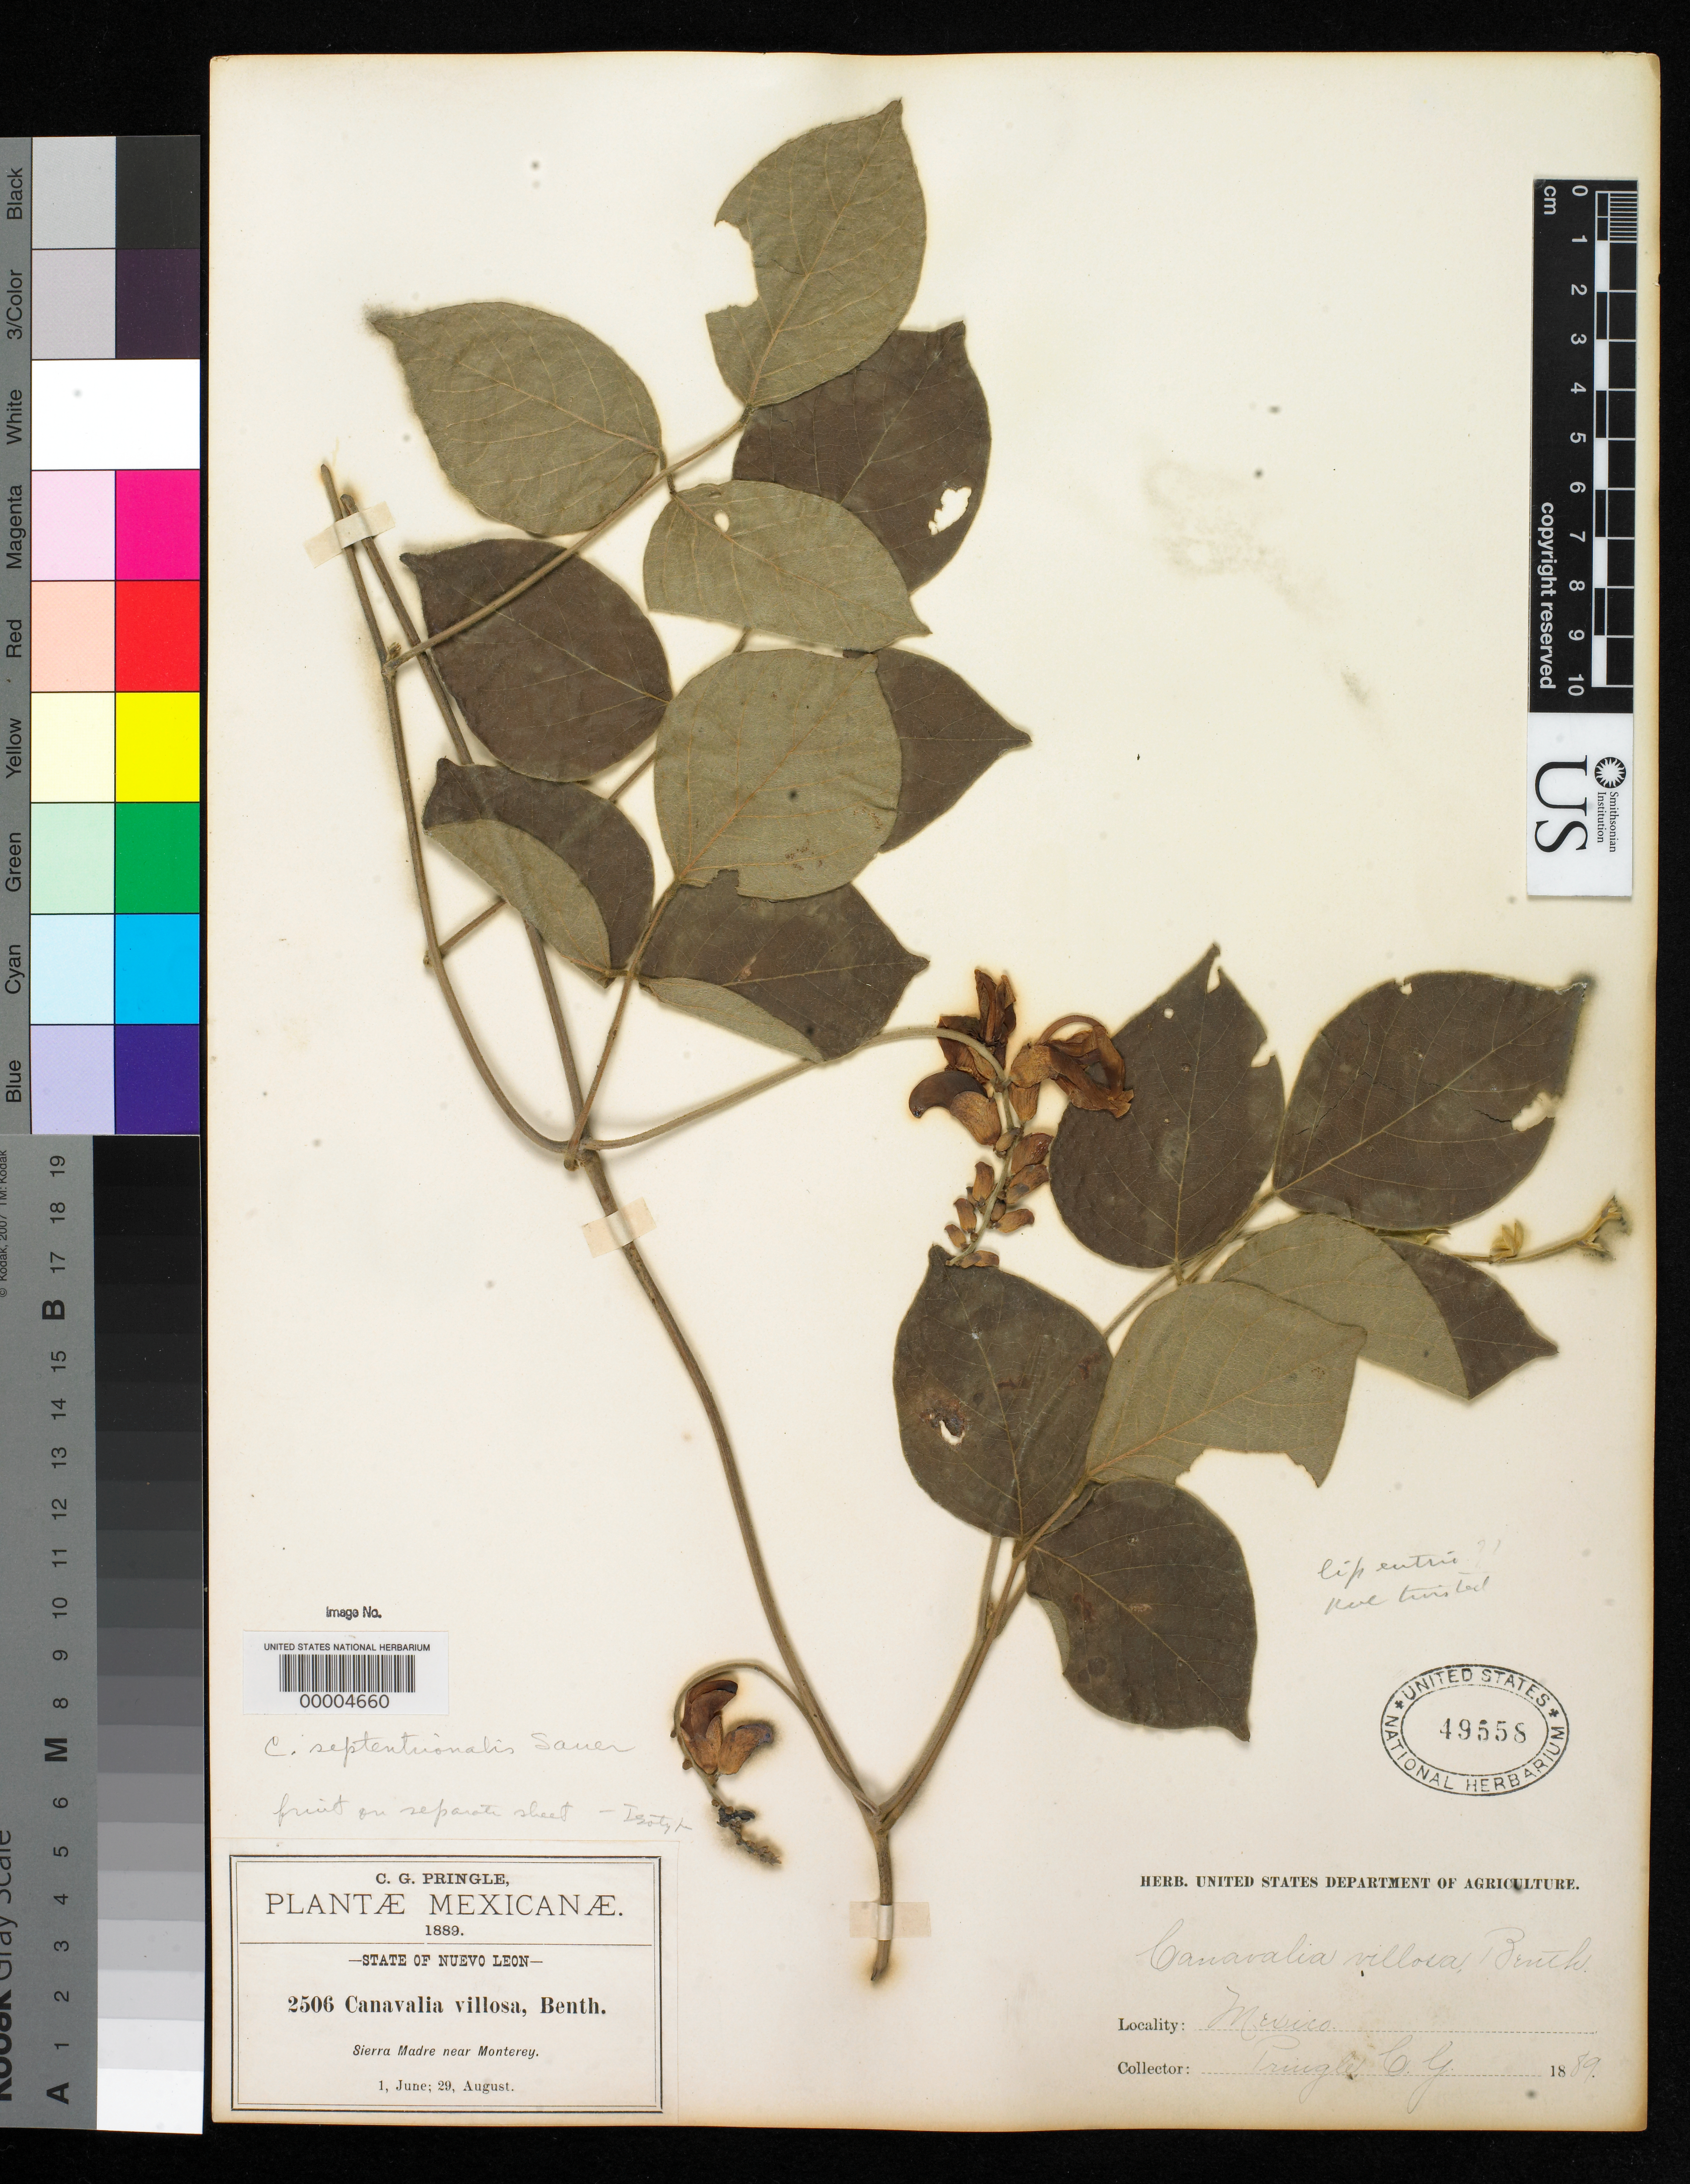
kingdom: Plantae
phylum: Tracheophyta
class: Magnoliopsida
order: Fabales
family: Fabaceae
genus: Canavalia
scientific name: Canavalia septentrionalis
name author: Sauer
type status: Isotype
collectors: C. G. Pringle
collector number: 2506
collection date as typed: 01 Jun 1889 to 12 Aug 1889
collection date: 1889-06-01/1889-08-12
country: Mexico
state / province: Nuevo León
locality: Sierra Madre near Monterrey.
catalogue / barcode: US 49558